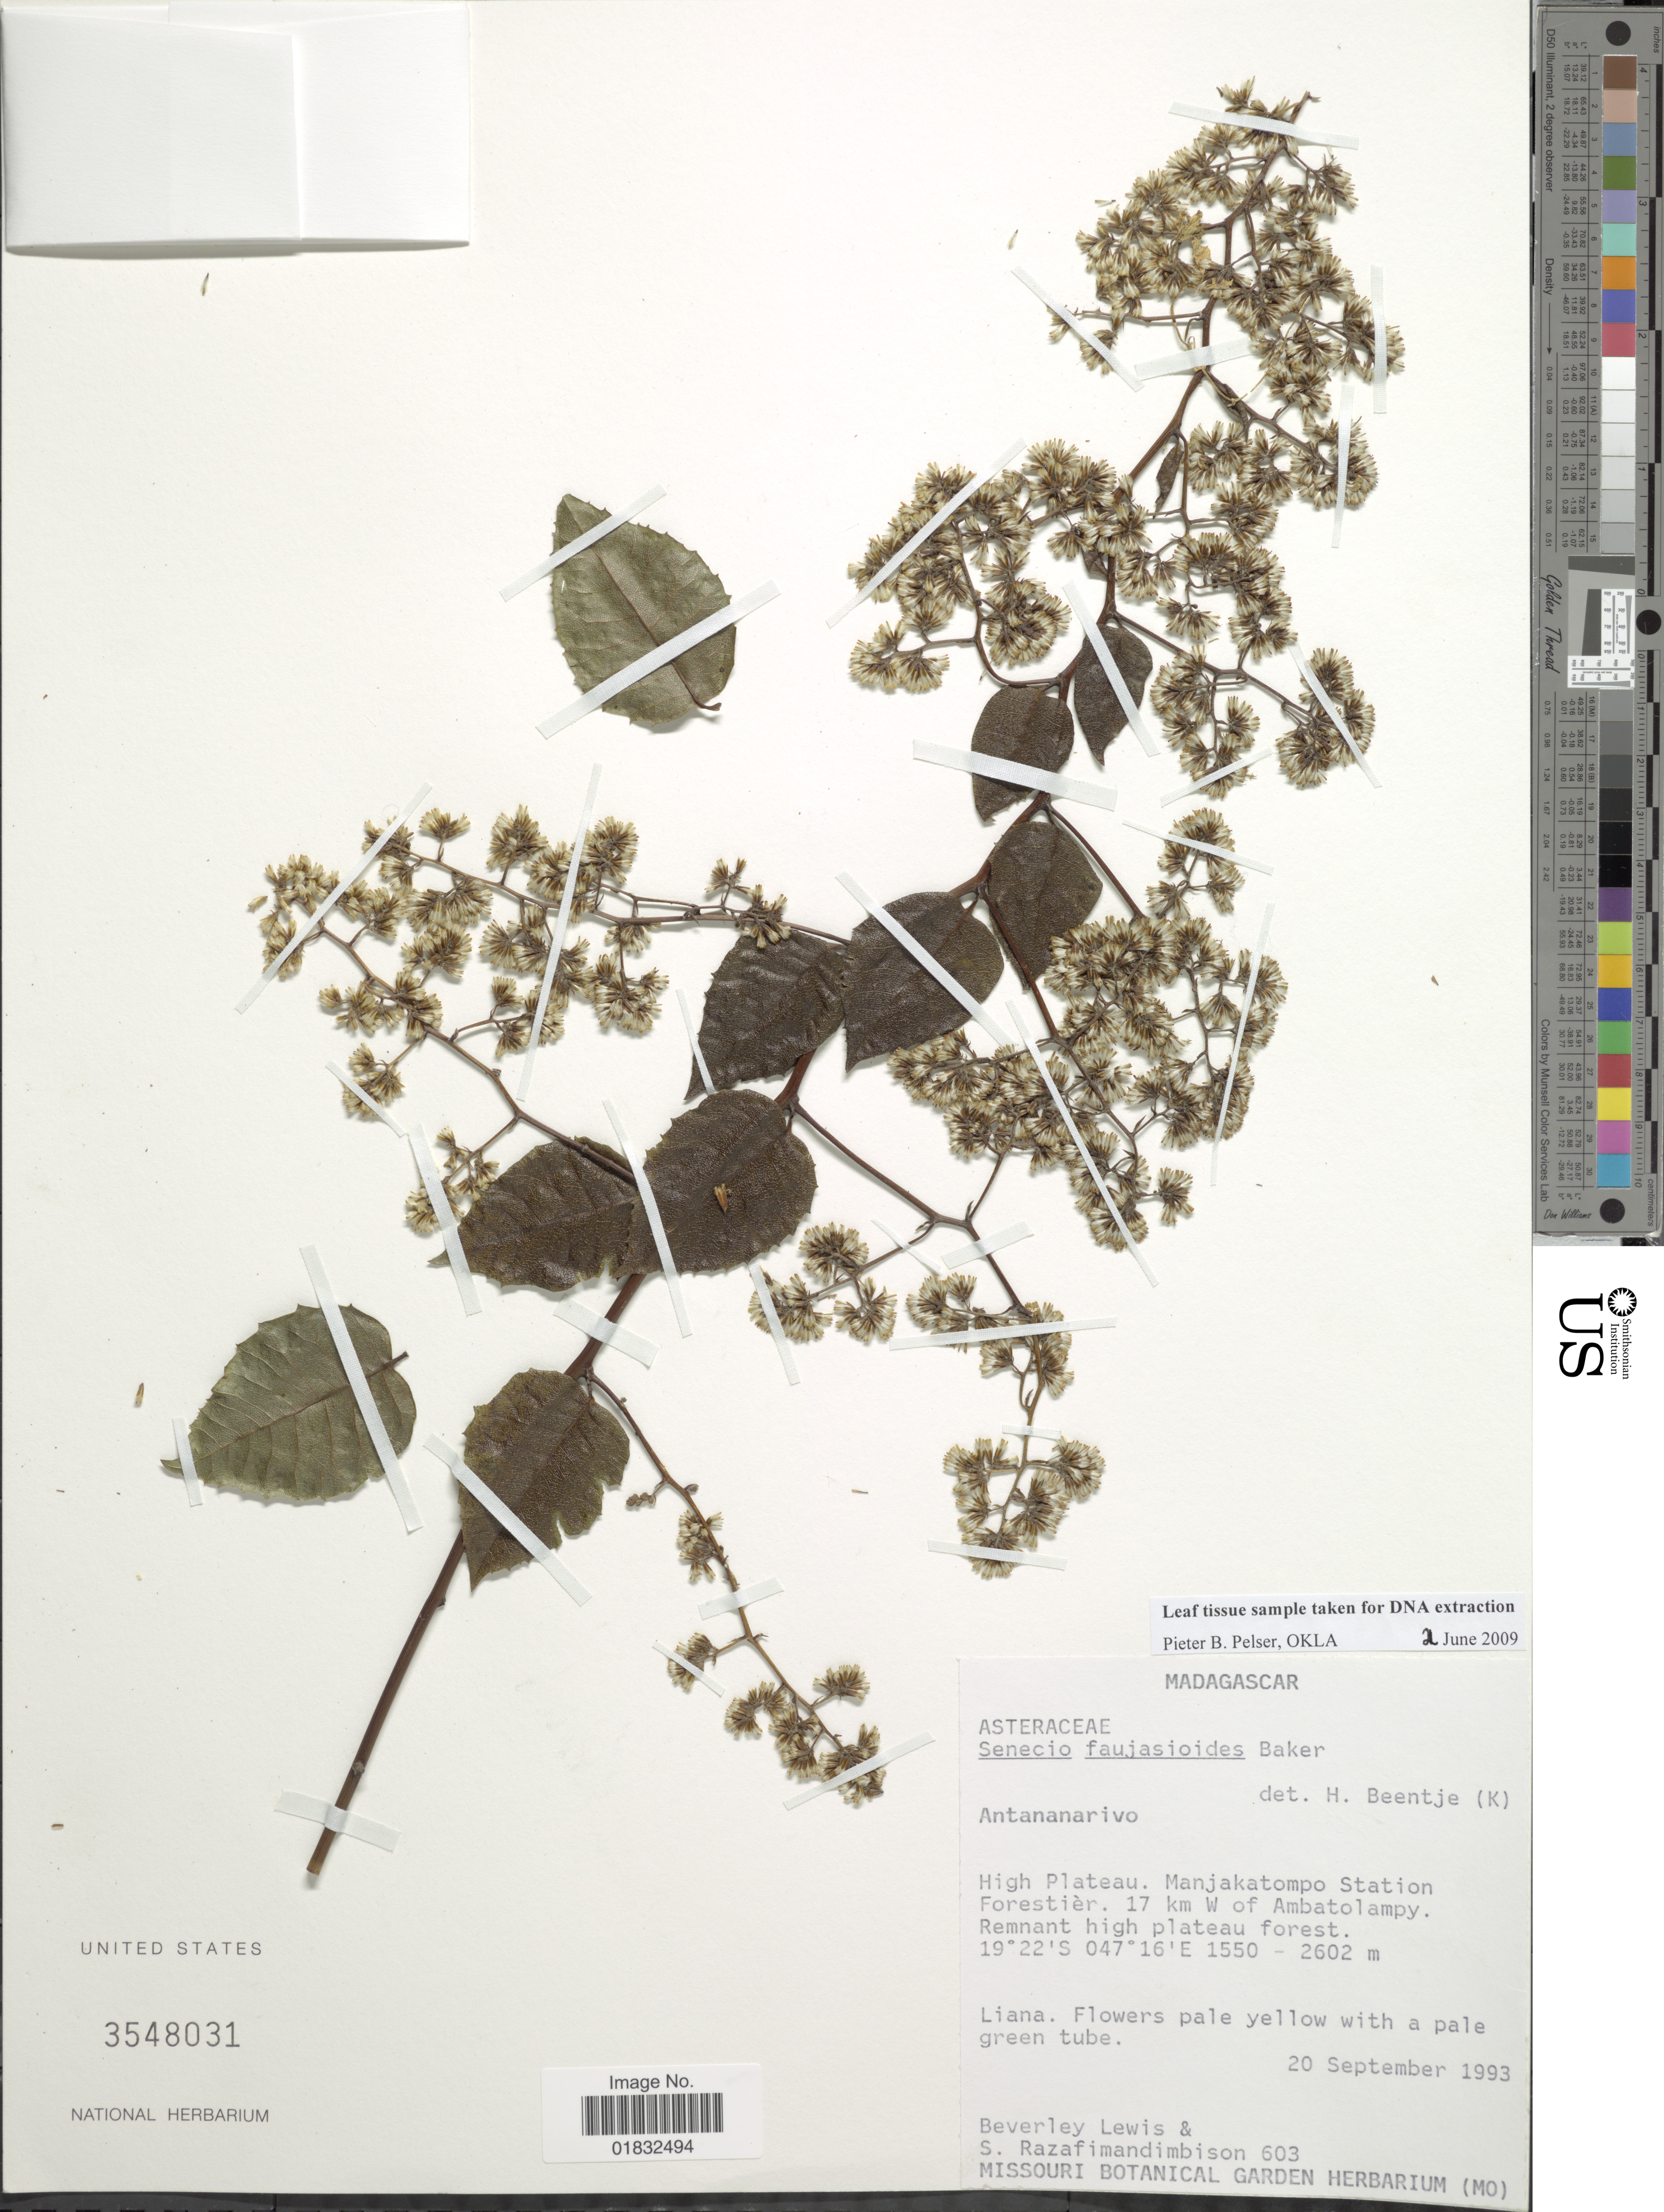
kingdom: Plantae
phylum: Tracheophyta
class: Magnoliopsida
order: Asterales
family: Asteraceae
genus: Hubertia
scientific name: Hubertia faujasioides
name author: (Baker) C. Jeffrey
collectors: B. A. Lewis & S. G. Razafimandimbison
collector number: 603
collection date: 1993-09-20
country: Madagascar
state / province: Vakinankaratra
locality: High Plateau. Manjakatompo Station Forestièr, 17 km W of Ambatolampy. Remnant high plateau forest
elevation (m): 2602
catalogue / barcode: US 3548031